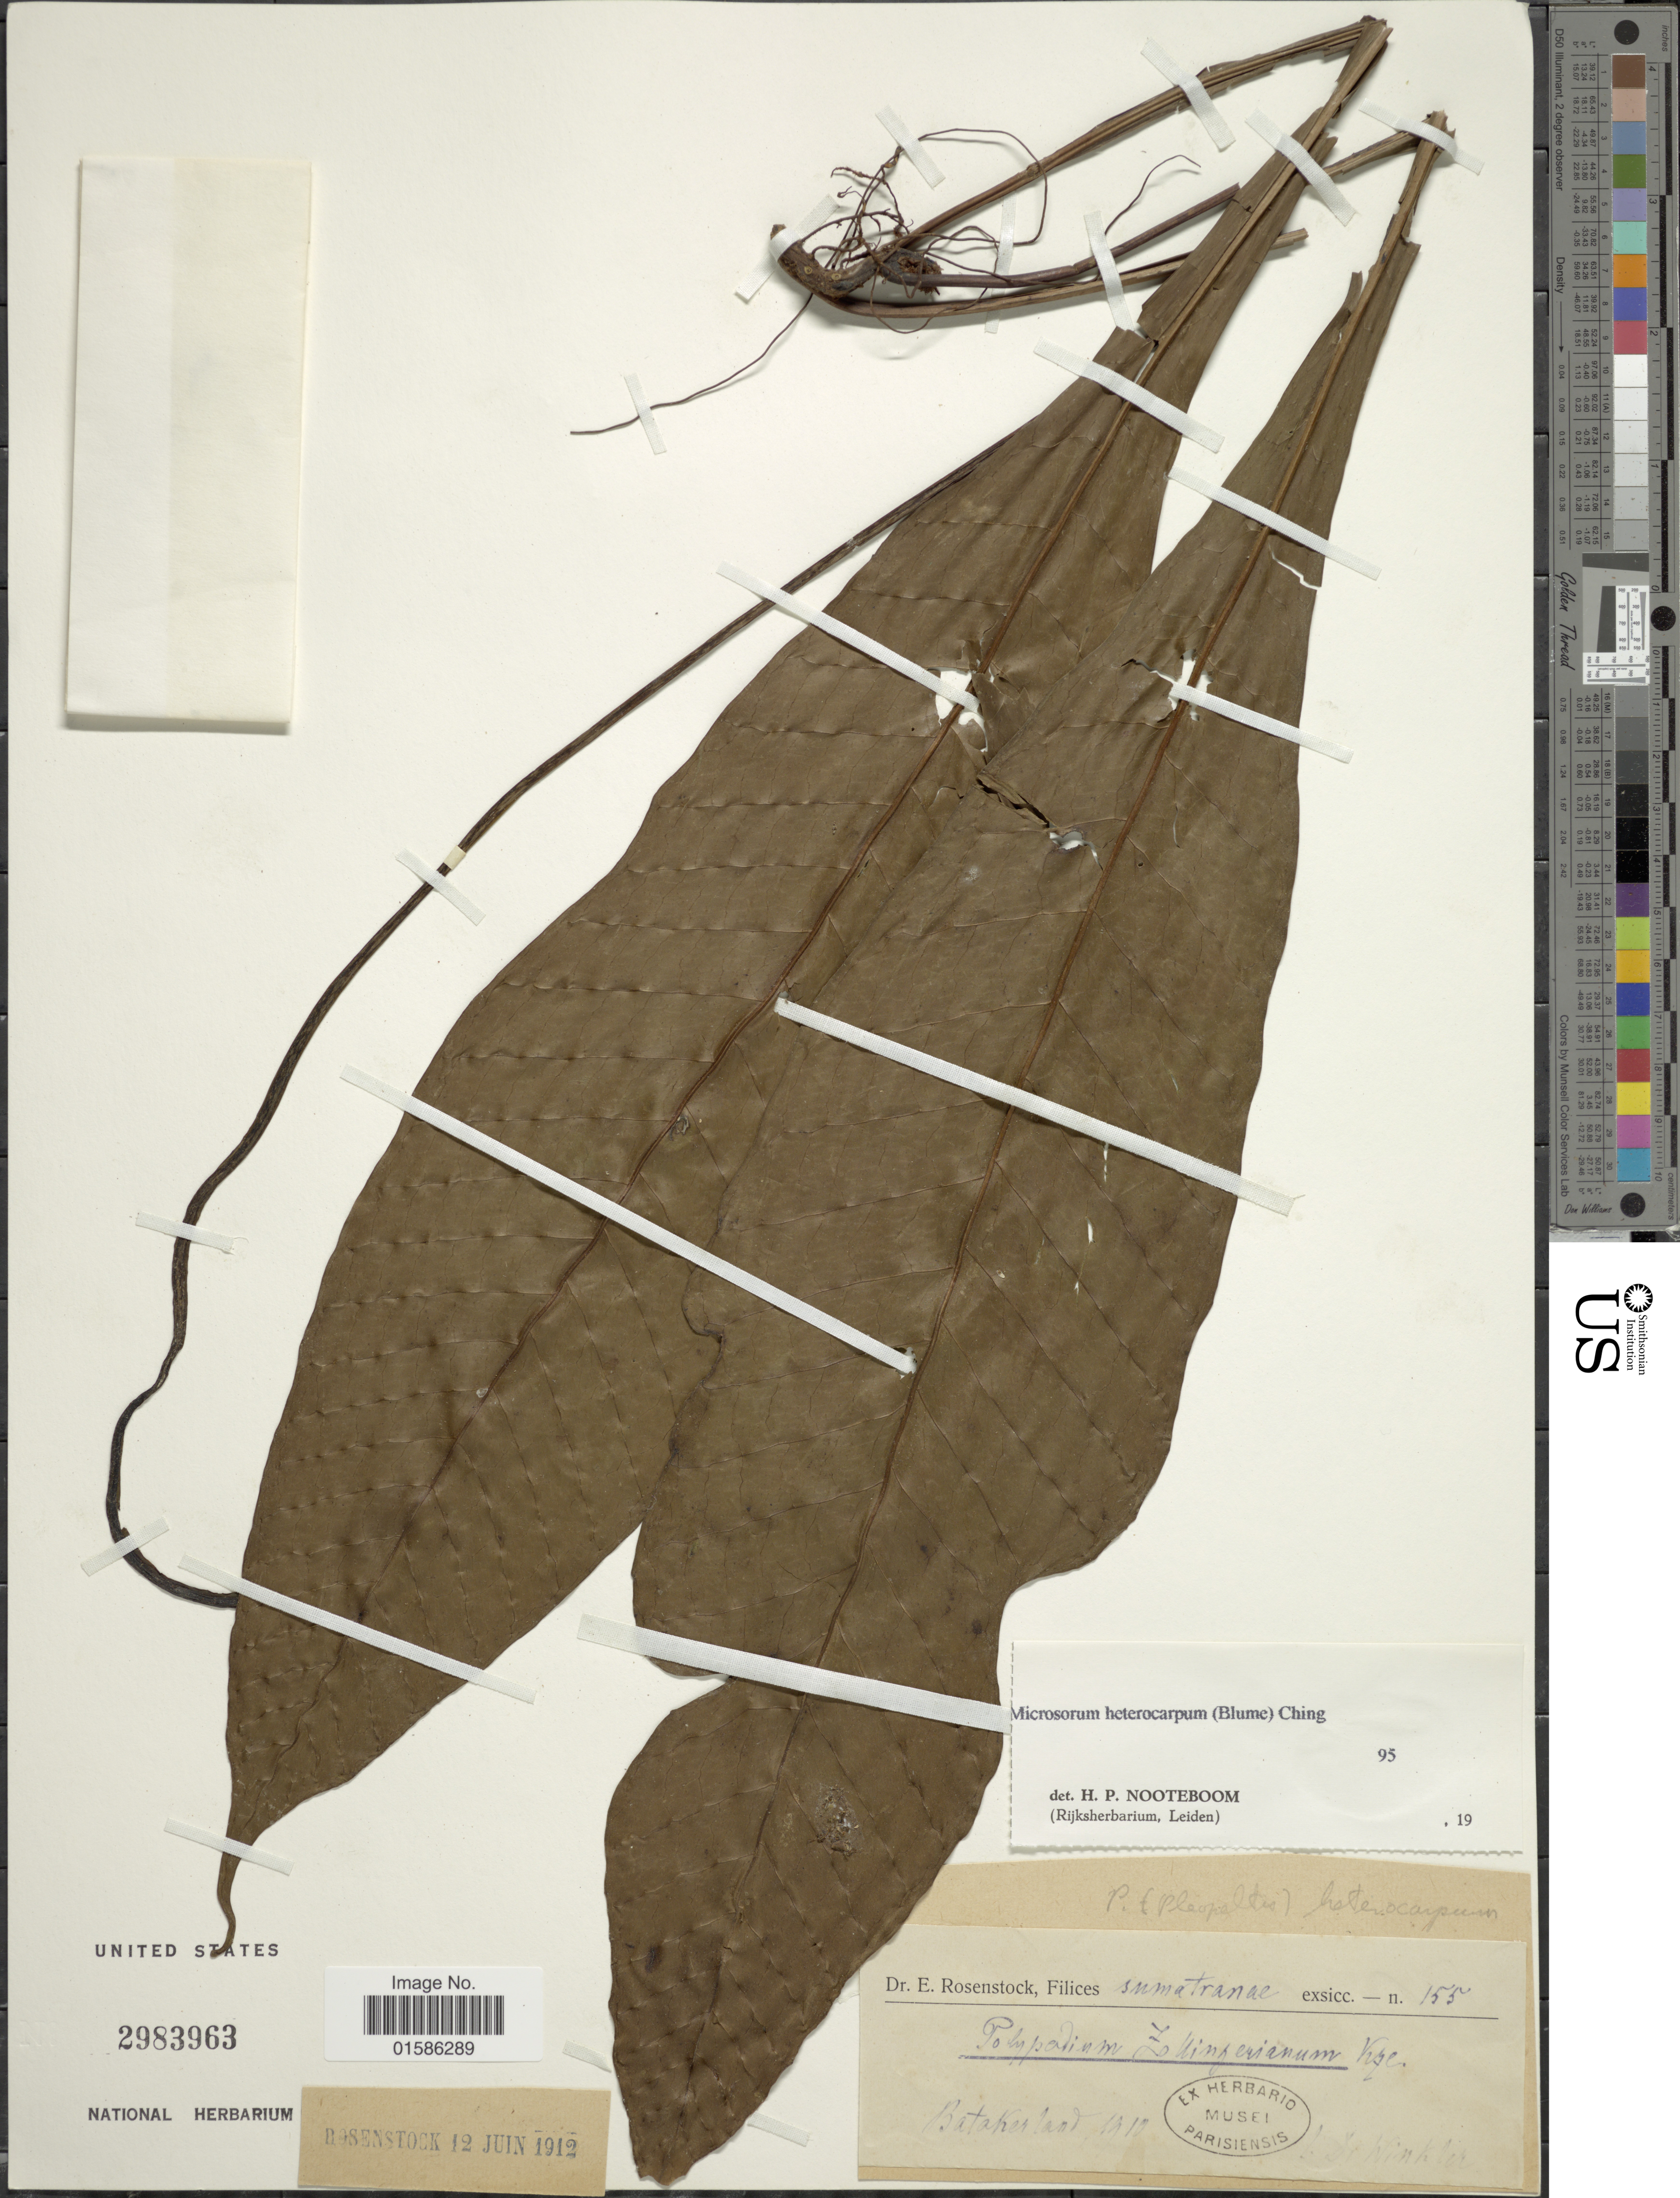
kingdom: Plantae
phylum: Tracheophyta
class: Polypodiopsida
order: Polypodiales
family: Polypodiaceae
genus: Microsorum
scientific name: Microsorum heterocarpum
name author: (Blume) Ching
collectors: -. Winkler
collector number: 155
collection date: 1910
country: Indonesia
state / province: Sumatra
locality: Bata [illegible text]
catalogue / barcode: US 2983963